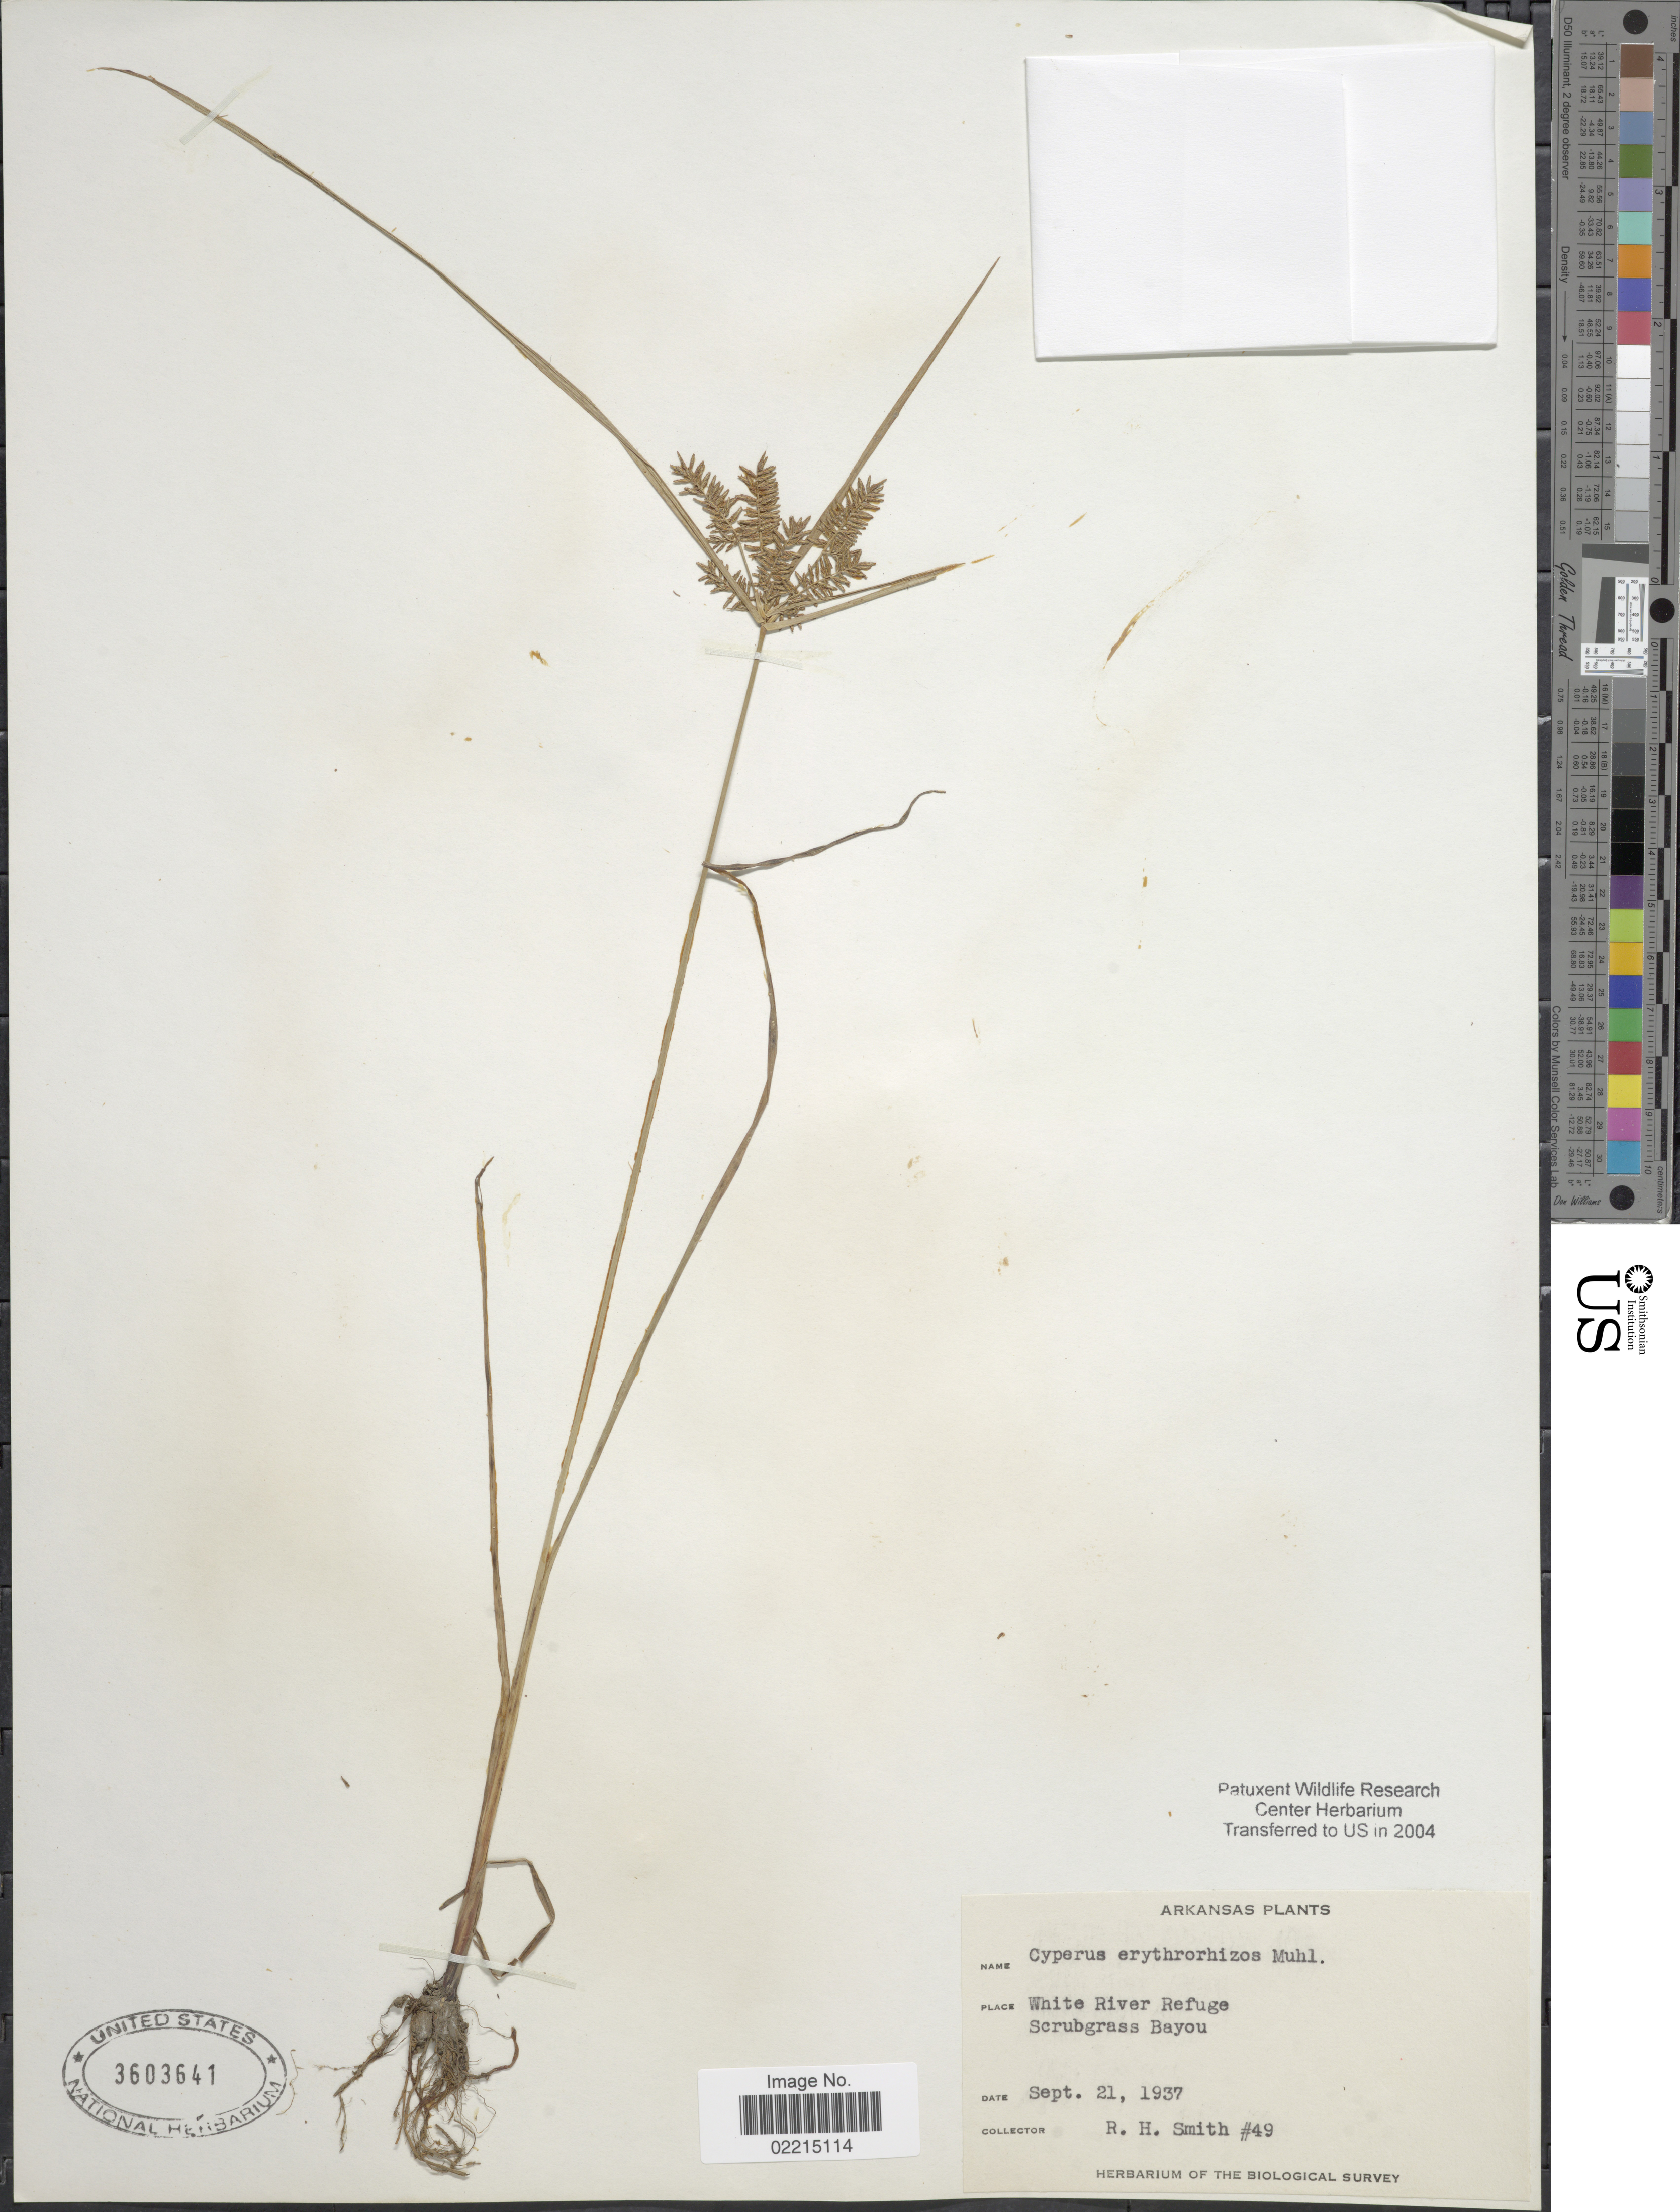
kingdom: Plantae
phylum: Tracheophyta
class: Liliopsida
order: Poales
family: Cyperaceae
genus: Cyperus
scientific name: Cyperus erythrorhizos Muhl.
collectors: R. H. Smith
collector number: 49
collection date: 1937-09-21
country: United States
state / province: Arkansas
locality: White River Refuge. Scrubgrass Bayou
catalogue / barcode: US 3603641